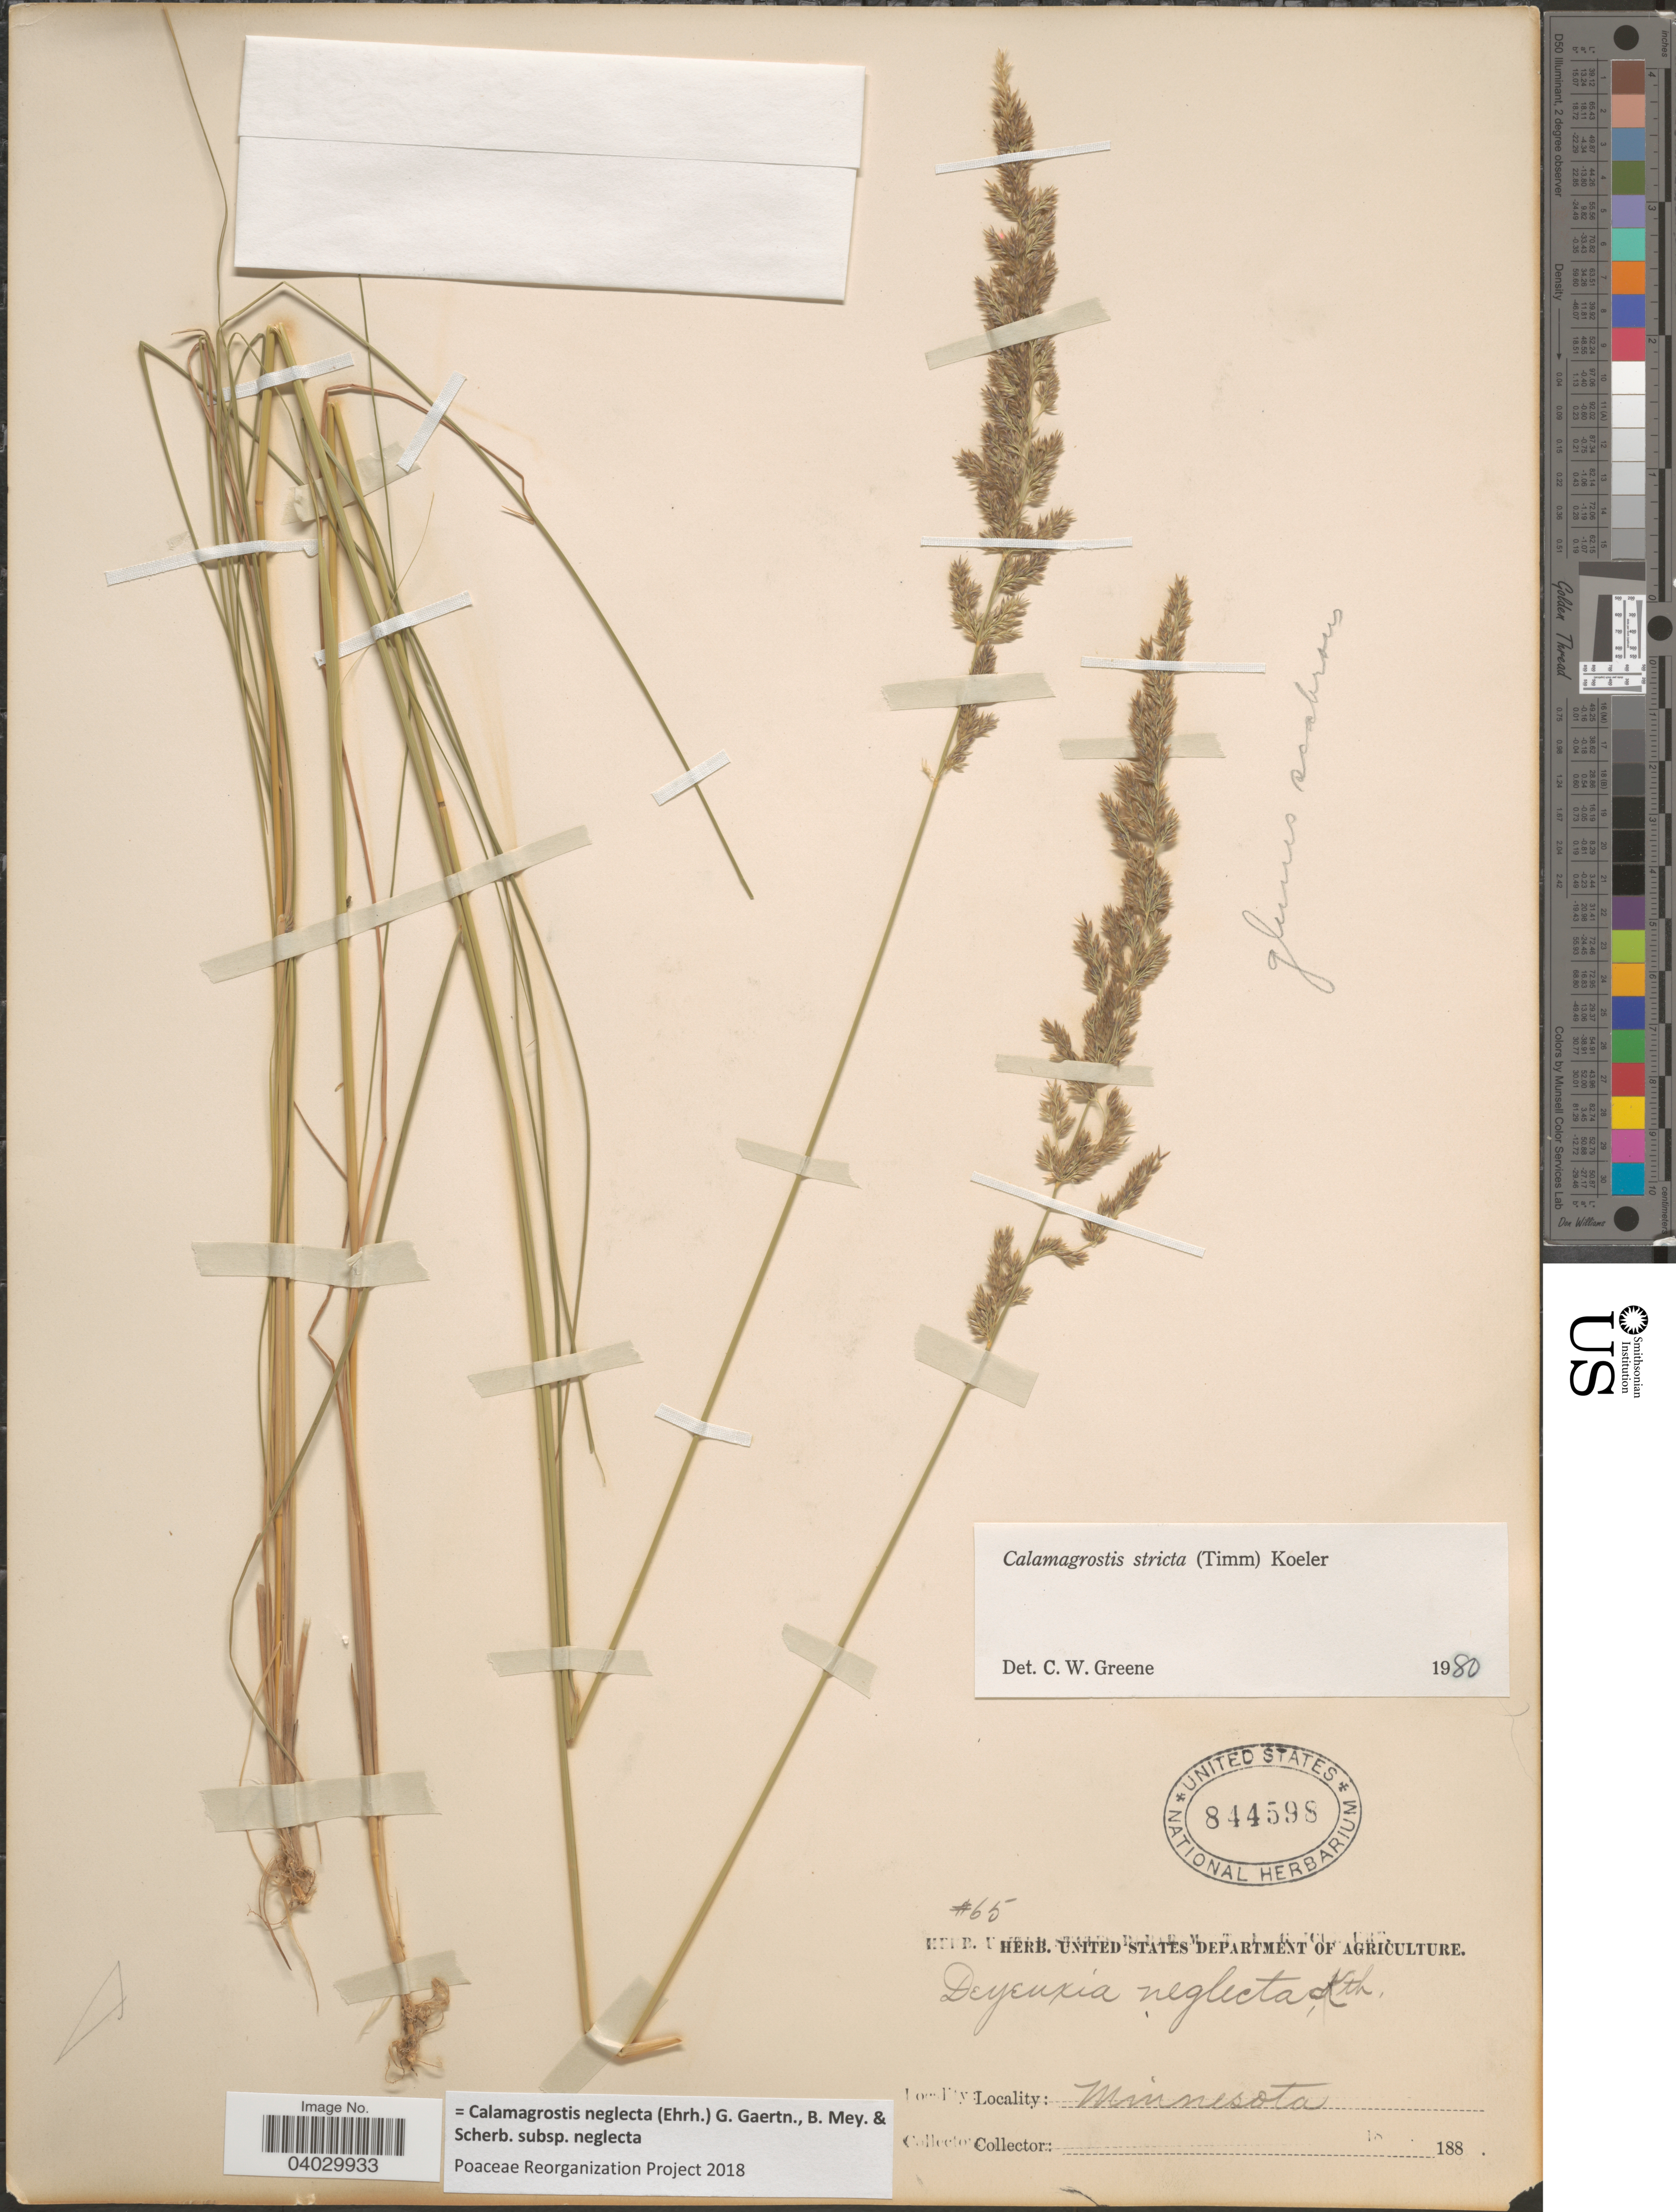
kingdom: Plantae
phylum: Tracheophyta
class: Liliopsida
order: Poales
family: Poaceae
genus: Calamagrostis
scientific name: Calamagrostis neglecta subsp. neglecta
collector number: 65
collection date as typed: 188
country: United States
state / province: Minnesota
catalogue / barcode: US 844598